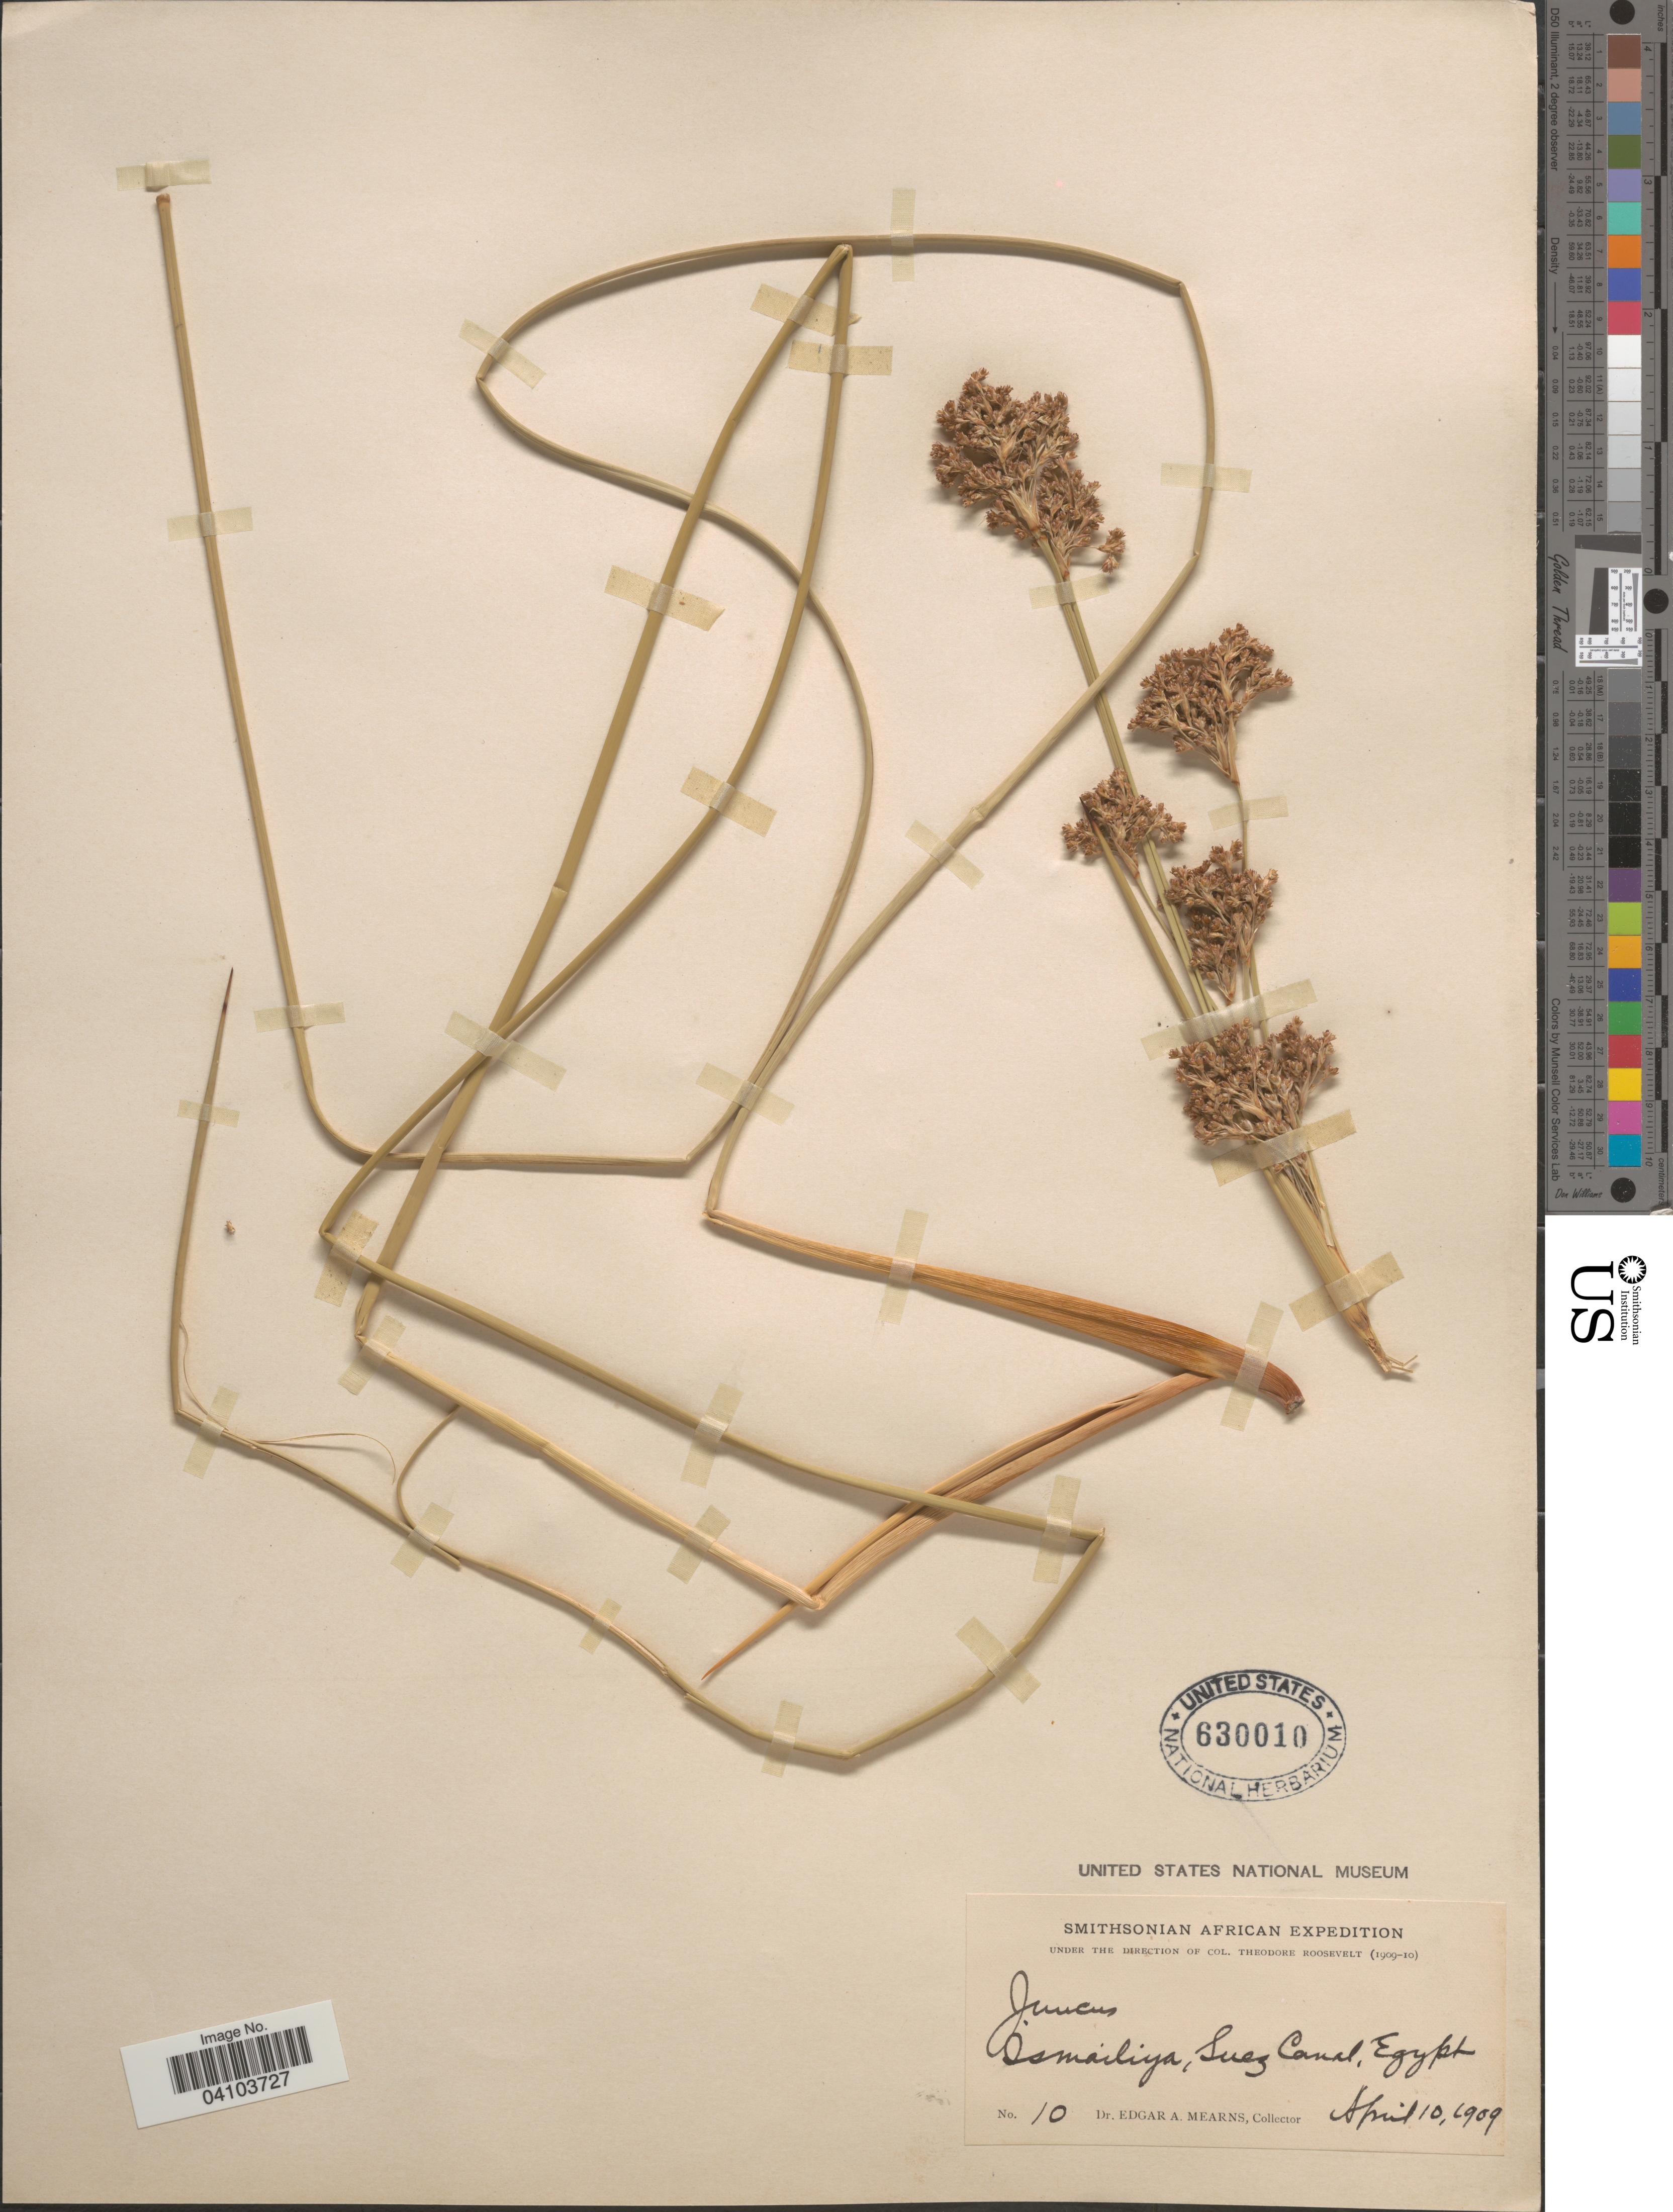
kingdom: Plantae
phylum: Tracheophyta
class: Liliopsida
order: Poales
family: Juncaceae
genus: Juncus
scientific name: Juncus sp.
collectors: E. A. Mearns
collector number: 10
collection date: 1909-04-10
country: Egypt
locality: Smithsonian African Expedition. Ismailiya [interpreted], Suez Canal.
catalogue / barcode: US 630010